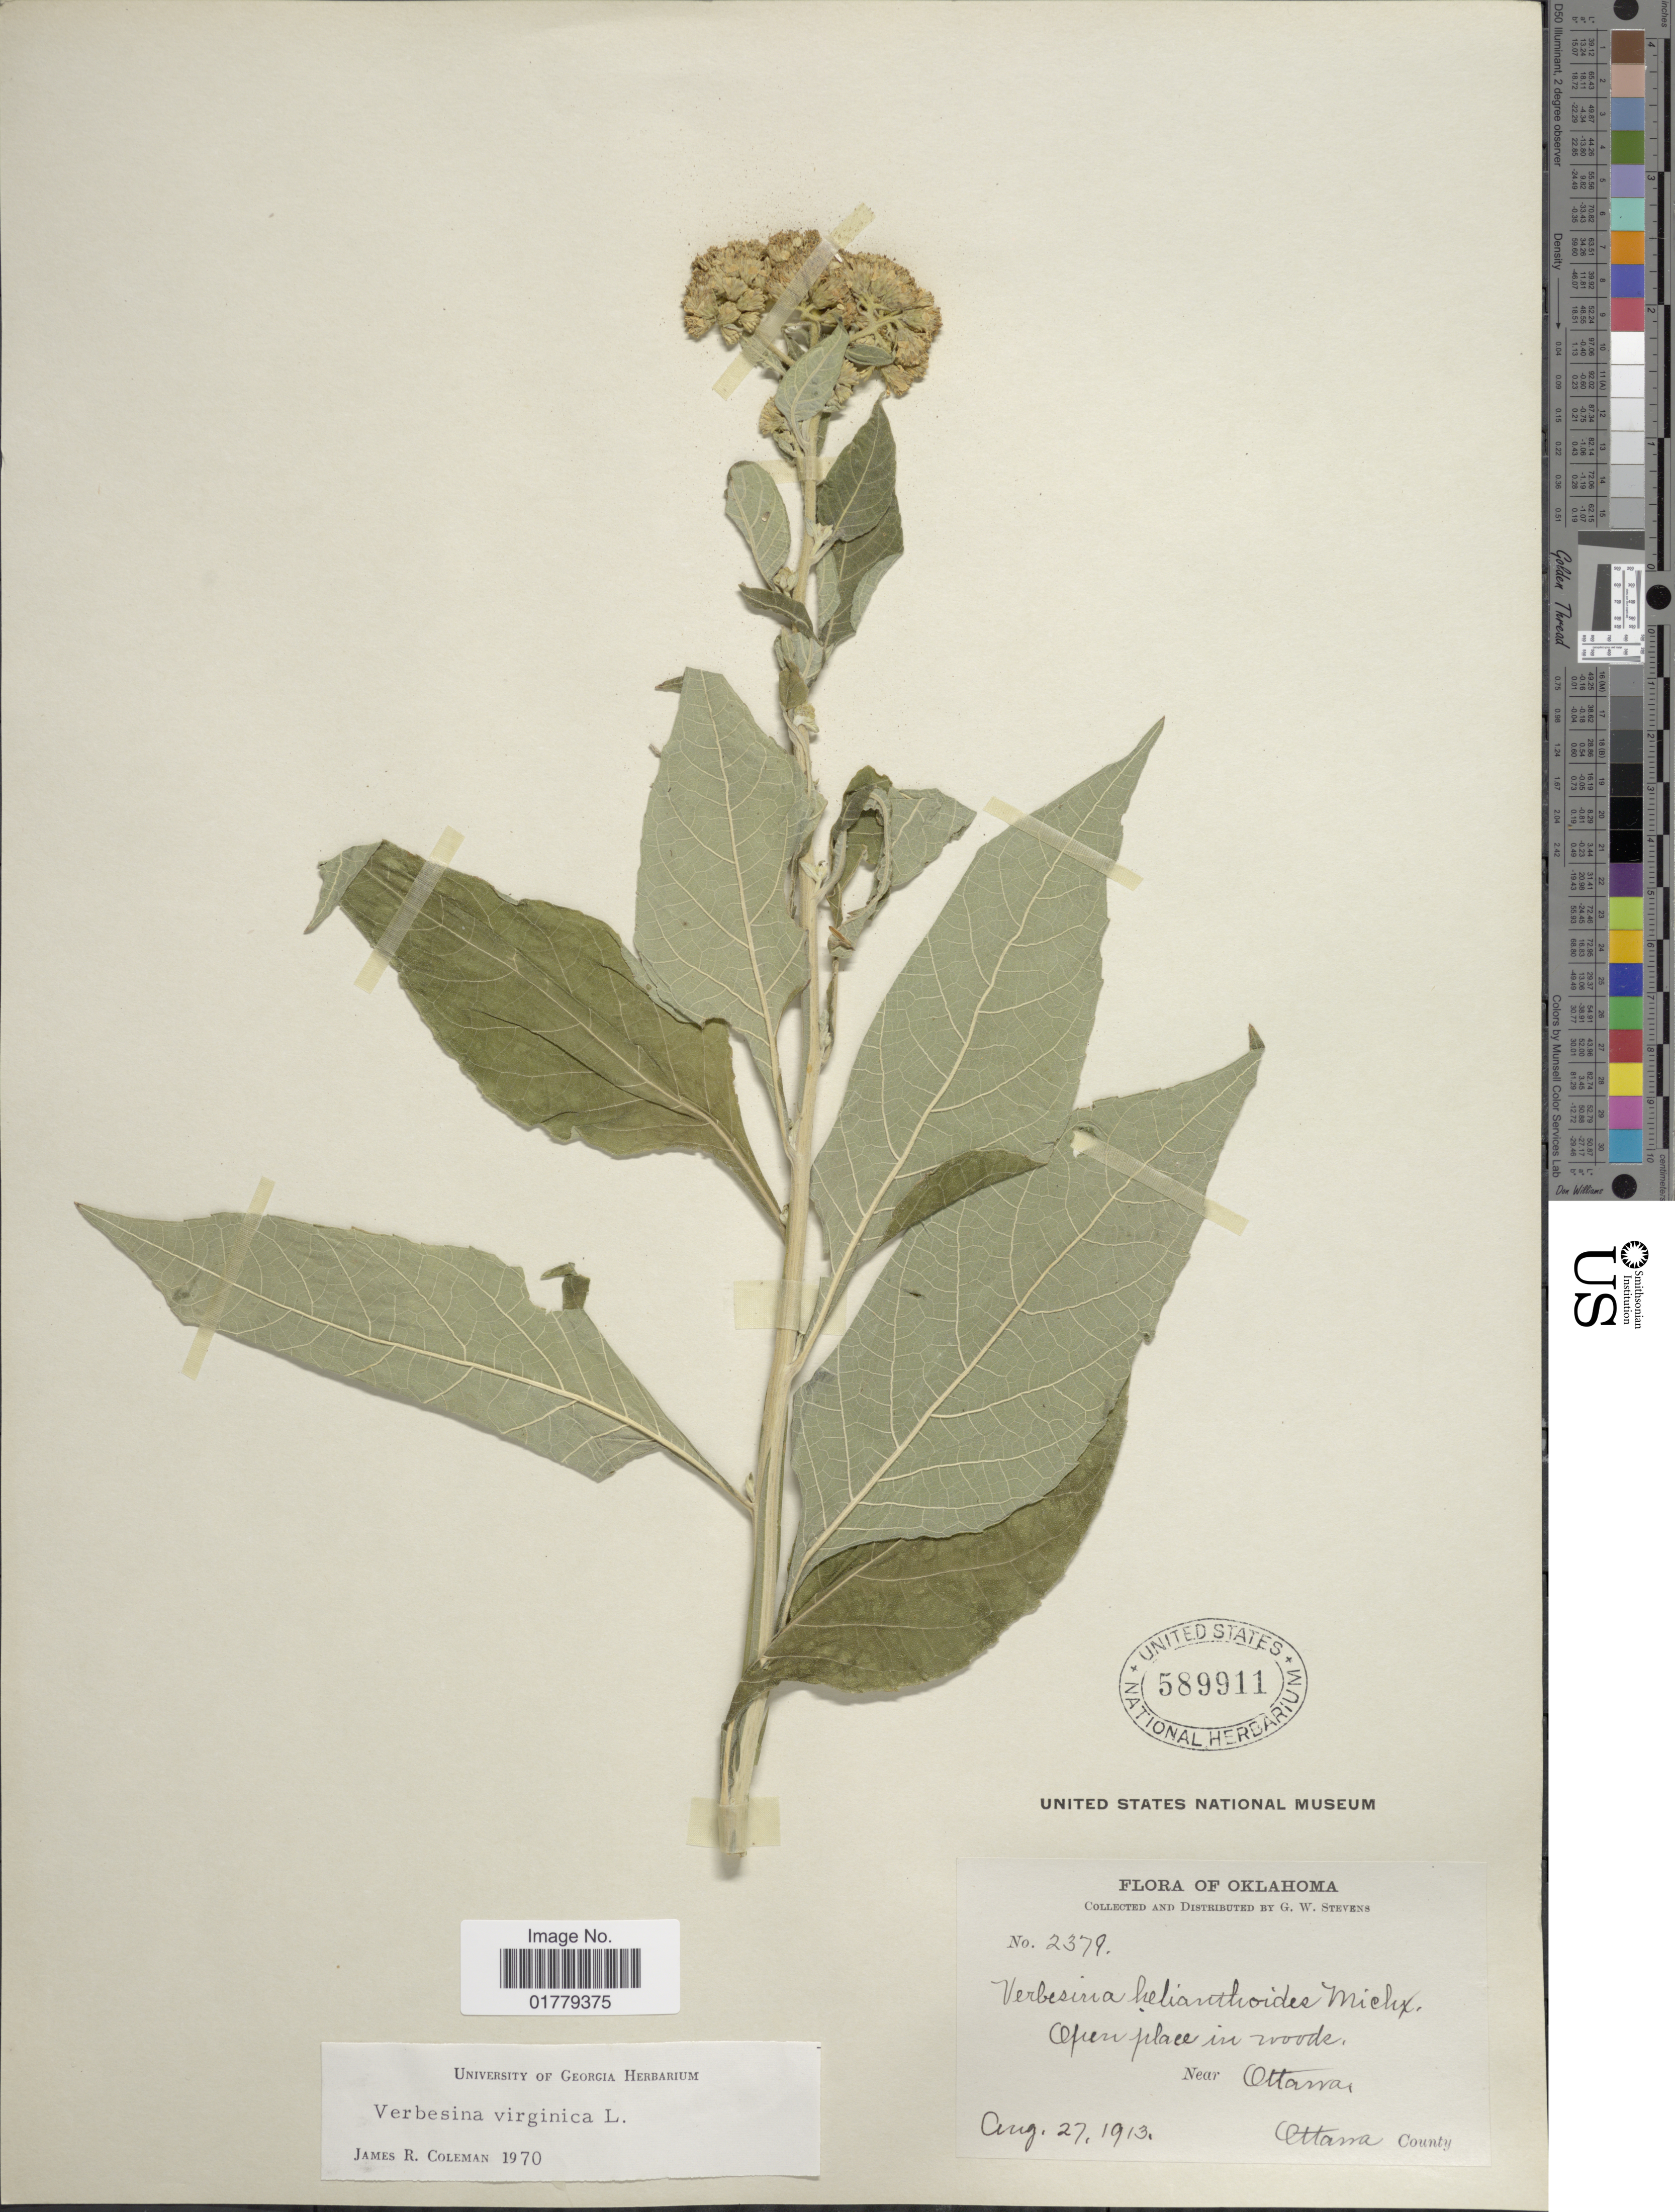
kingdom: Plantae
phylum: Tracheophyta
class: Magnoliopsida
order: Asterales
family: Asteraceae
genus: Verbesina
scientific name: Verbesina virginica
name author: L.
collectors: G. W. Stevens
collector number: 2379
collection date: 1913-08-27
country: United States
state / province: Oklahoma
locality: Open place in woods. Near Ottawa, Ottawa County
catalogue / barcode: US 589911